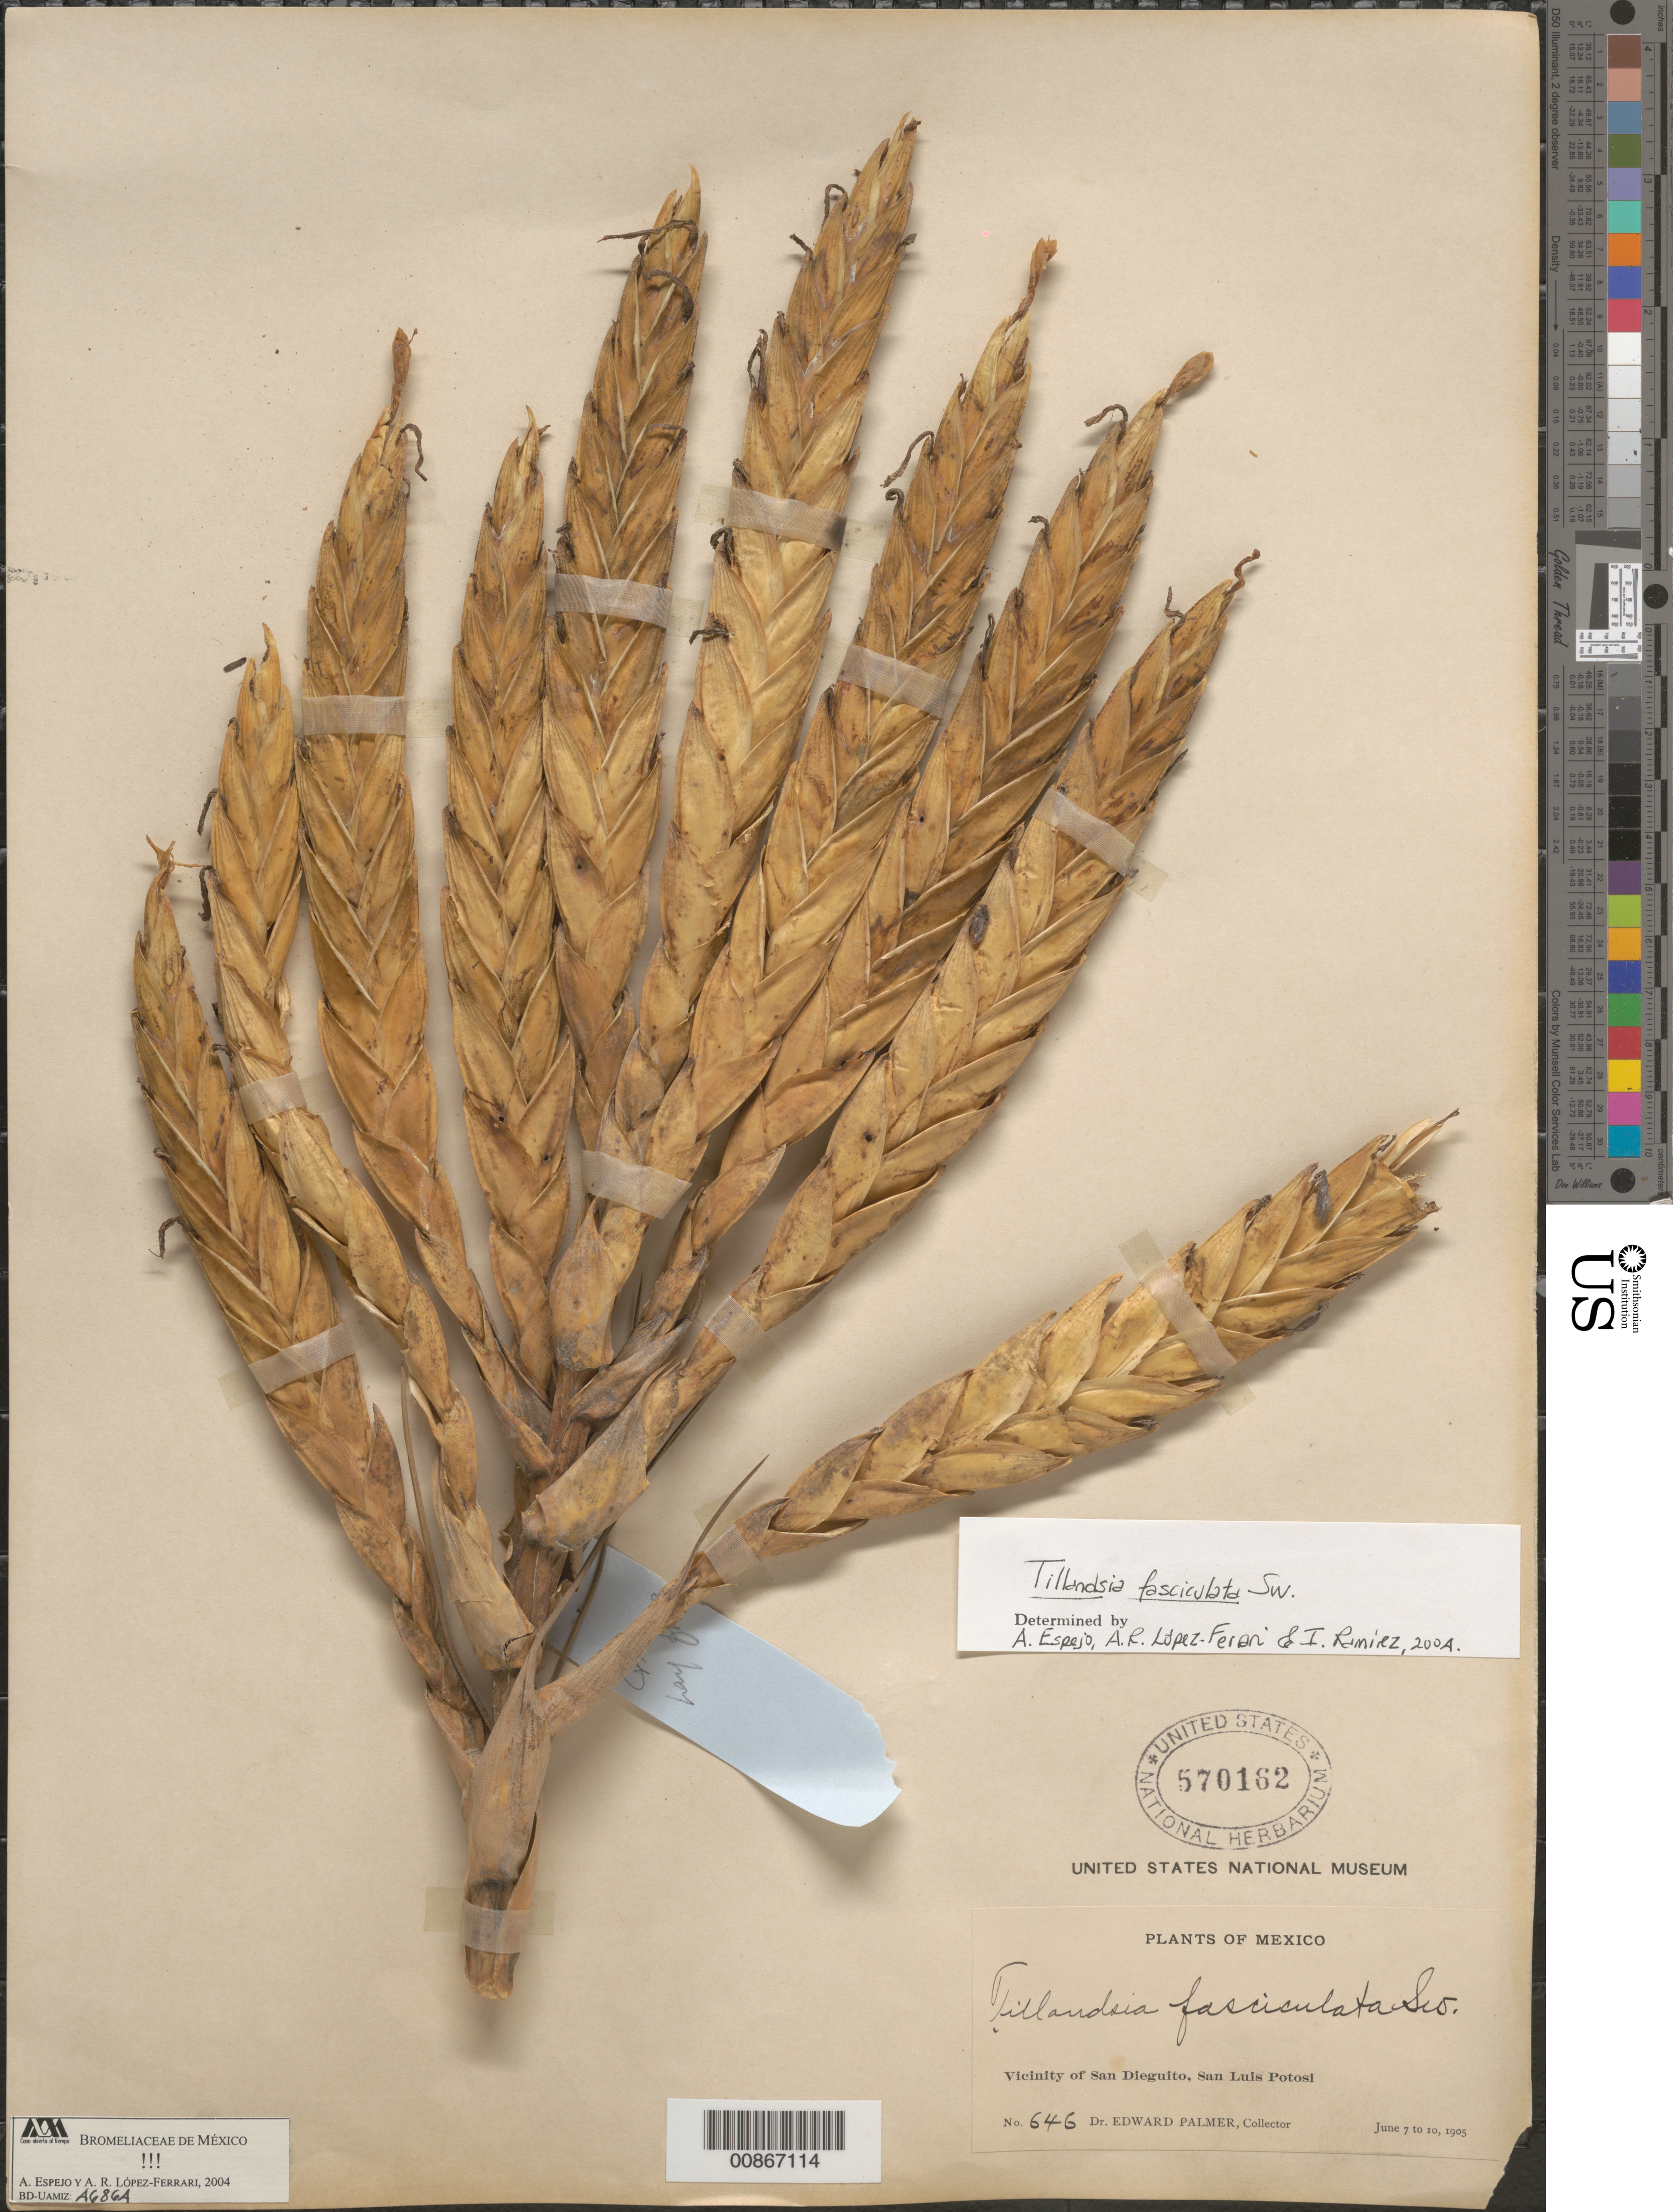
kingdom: Plantae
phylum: Tracheophyta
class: Liliopsida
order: Poales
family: Bromeliaceae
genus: Tillandsia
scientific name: Tillandsia fasciculata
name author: Sw.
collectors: E. Palmer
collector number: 646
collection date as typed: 07 Jun 1905 to 10 Jun 1905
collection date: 1905-06-07/1905-06-10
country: Mexico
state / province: San Luis Potosí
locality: Vicinity of San Dieguito, San Luis Potosí.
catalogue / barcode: US 570162